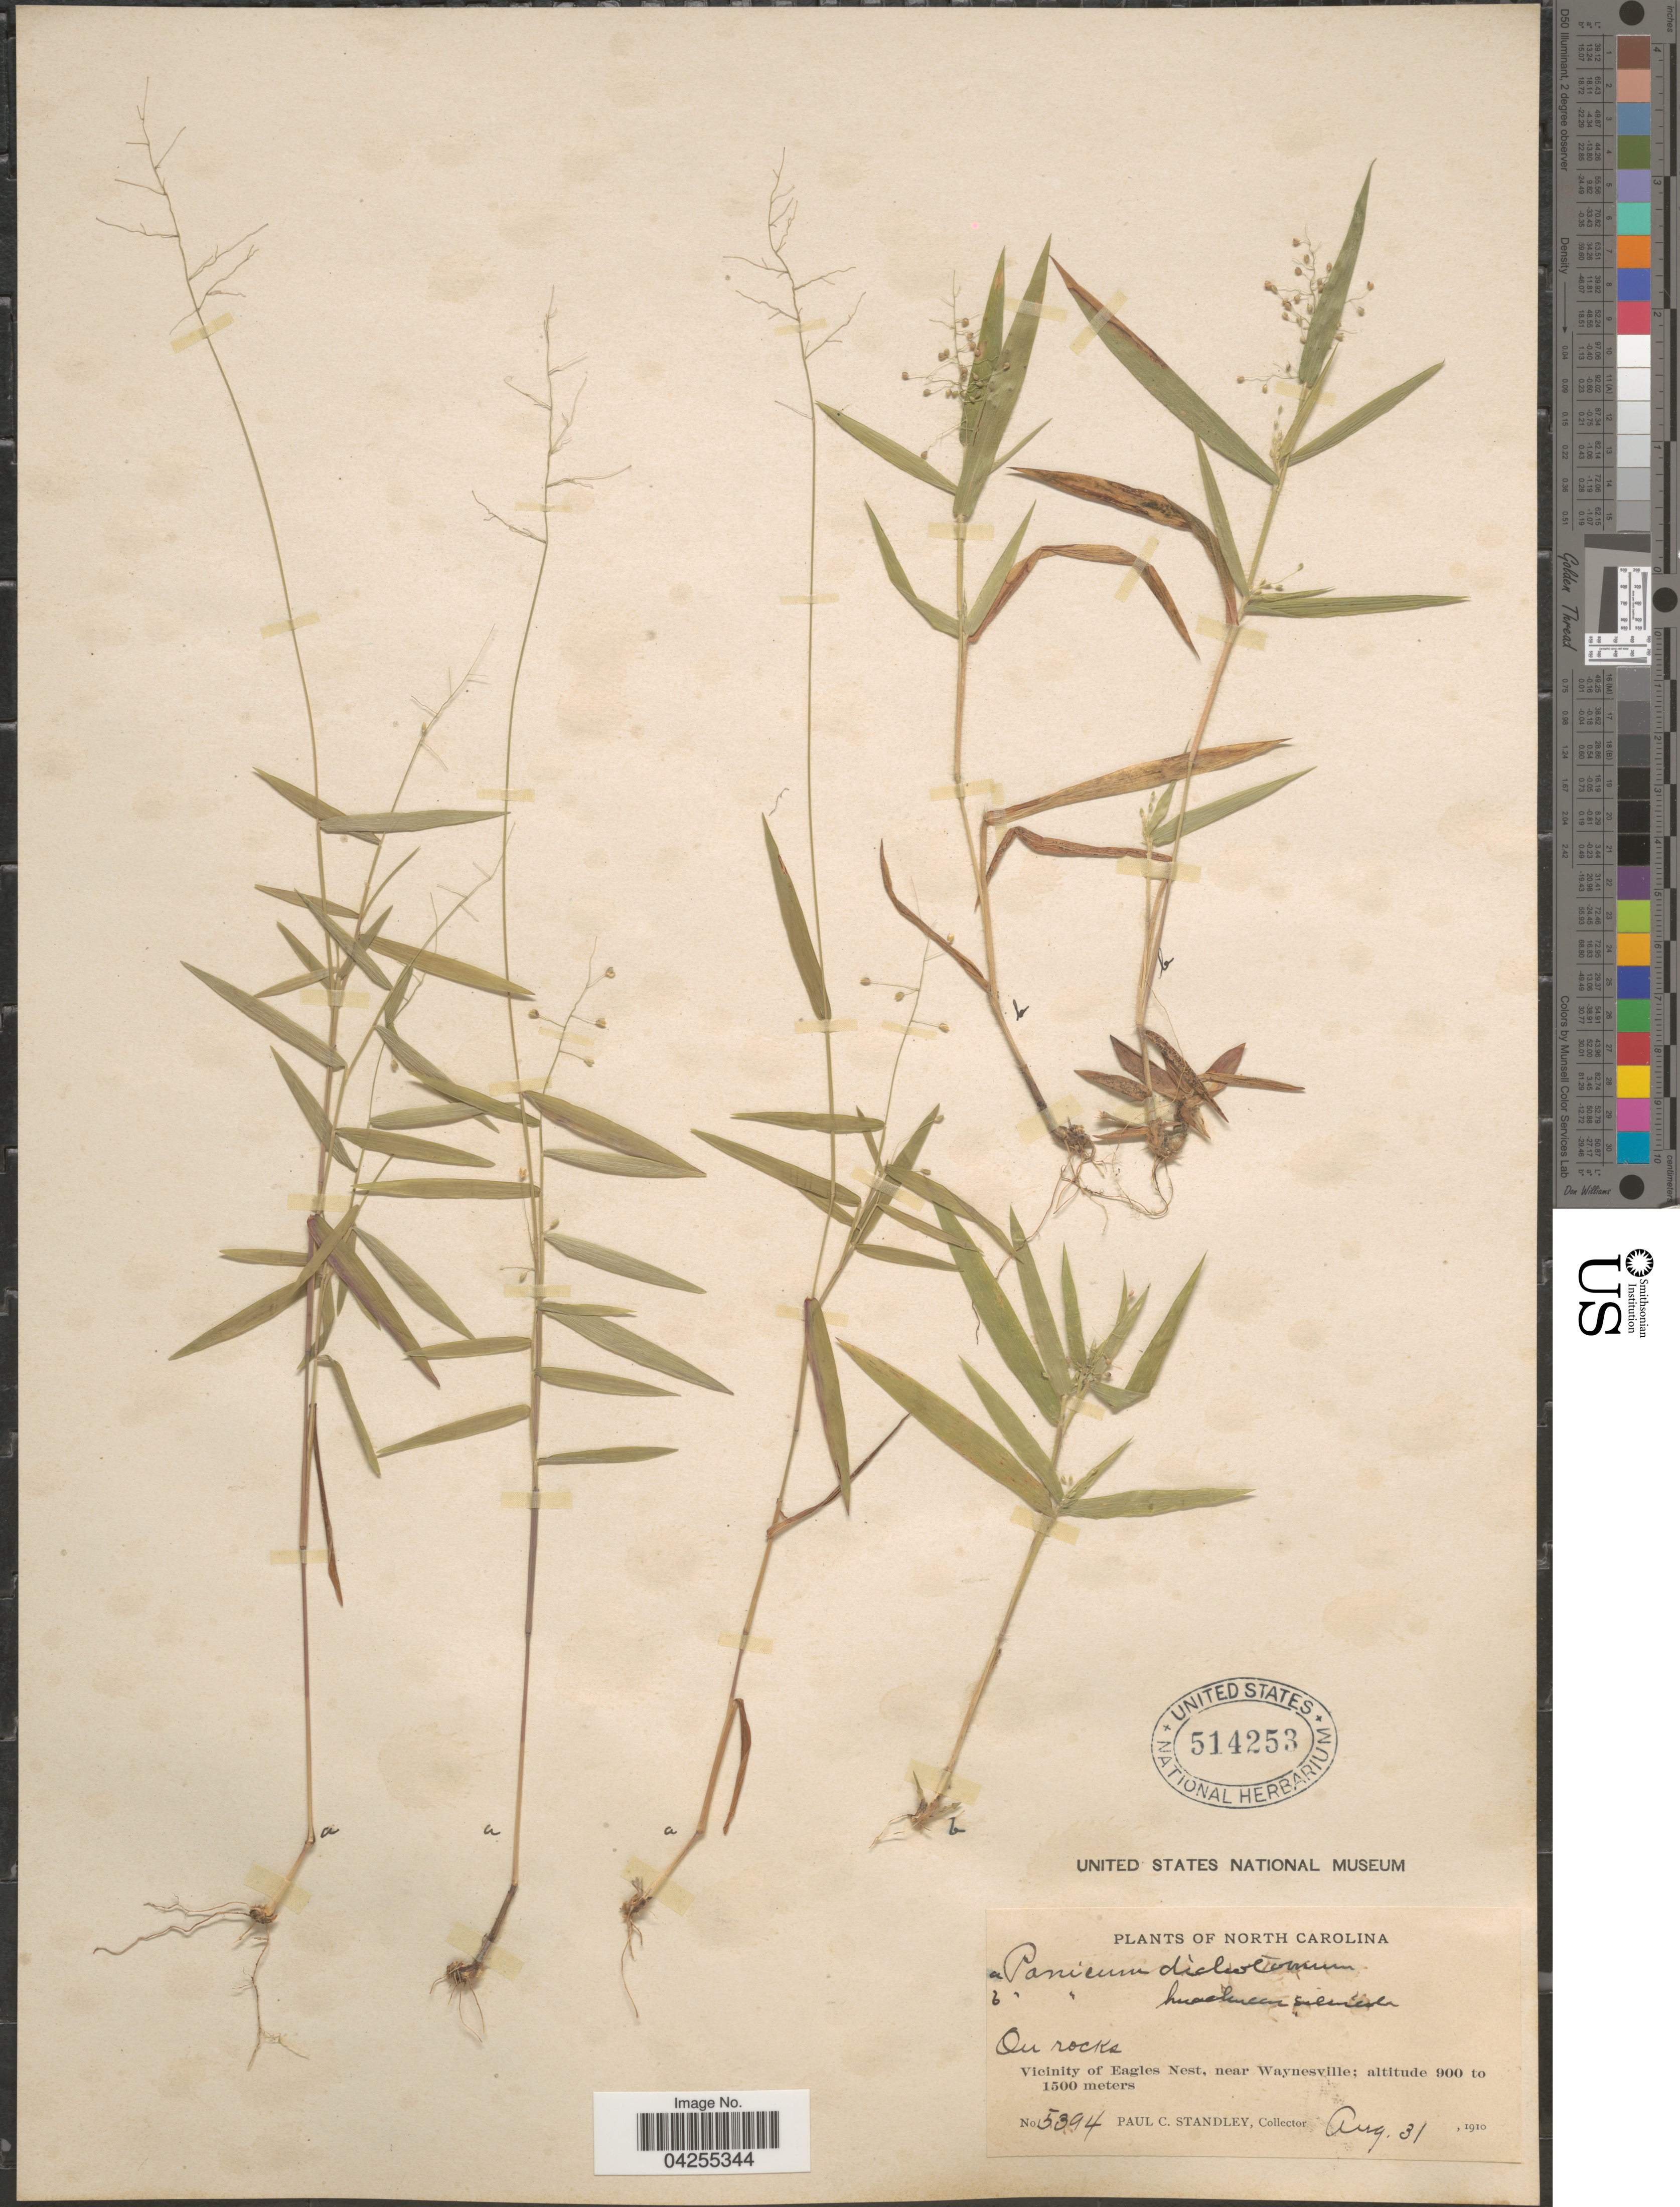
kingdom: Plantae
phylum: Tracheophyta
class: Liliopsida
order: Poales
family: Poaceae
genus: Dichanthelium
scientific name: Dichanthelium dichotomum var. dichotomum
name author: (L.) Gould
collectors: P. C. Standley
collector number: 5394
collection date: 1910-08-31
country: United States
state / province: North Carolina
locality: Vicinity of Eagles Nest, near Waynesville.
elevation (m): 900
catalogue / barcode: US 514253